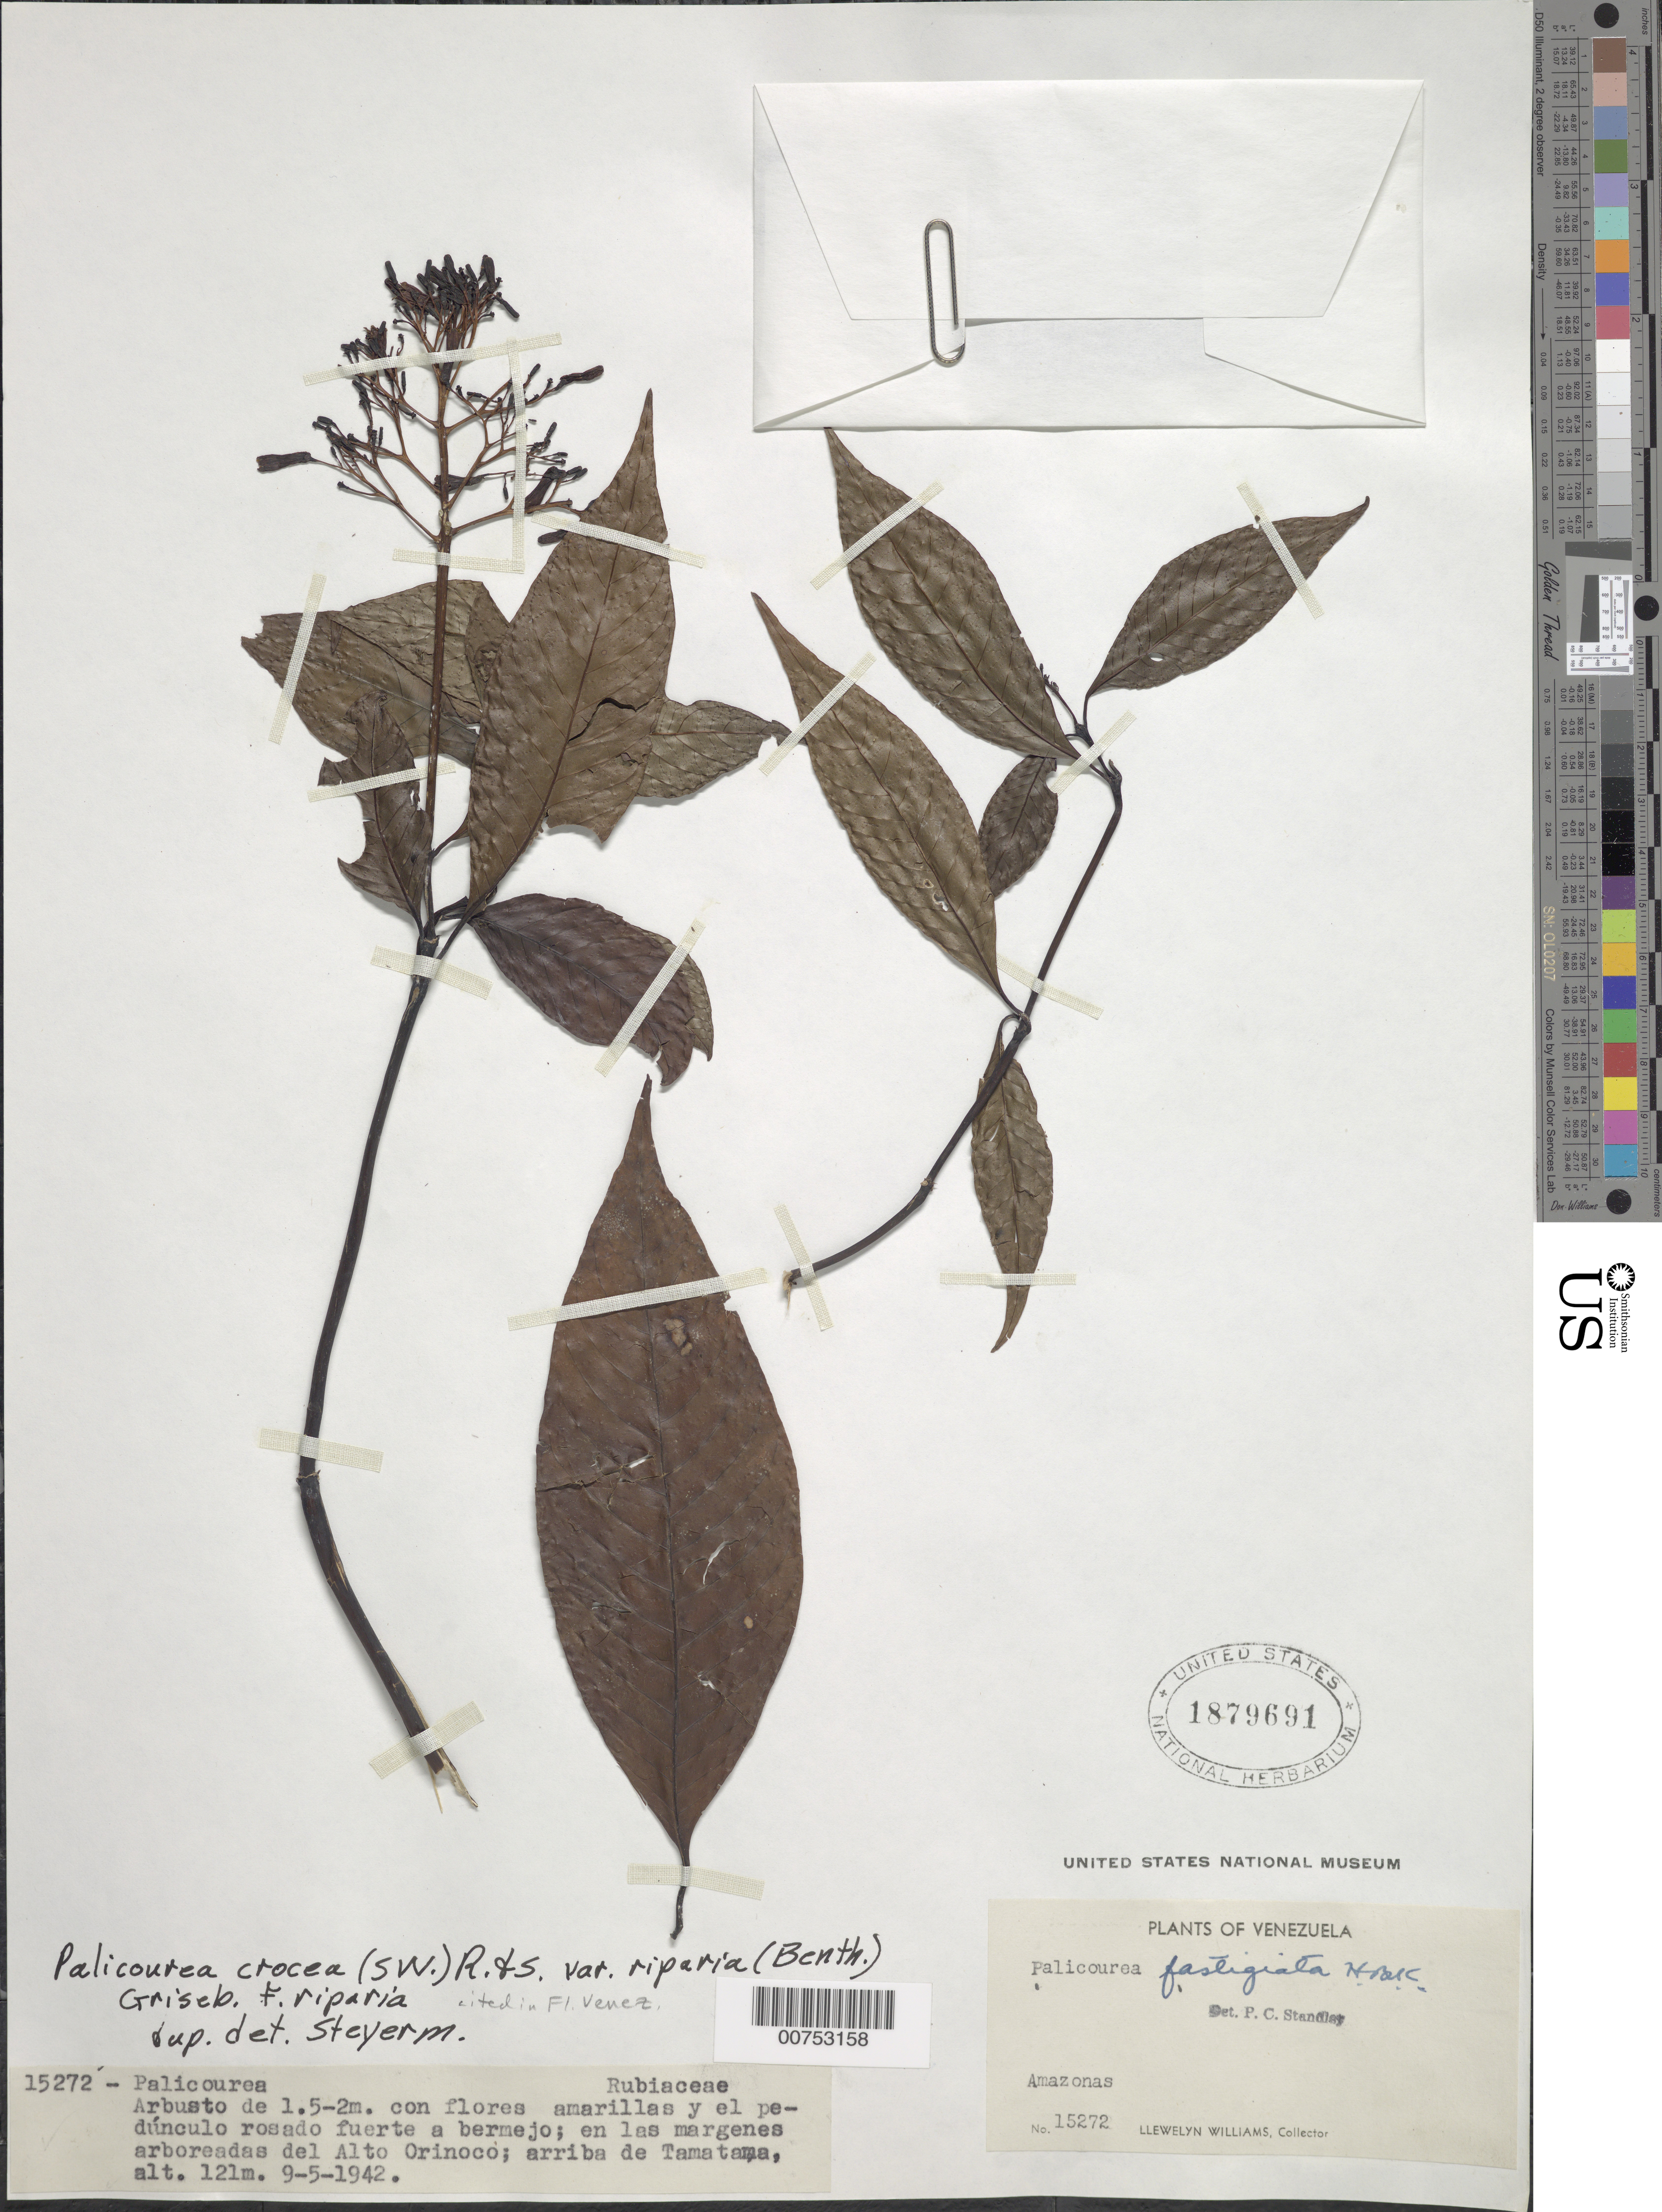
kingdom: Plantae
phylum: Tracheophyta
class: Magnoliopsida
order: Gentianales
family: Rubiaceae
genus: Palicourea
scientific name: Palicourea crocea var. riparia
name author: (Benth.) Griseb.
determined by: Steyermark, Julian A., (VEN)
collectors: Ll. Williams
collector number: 15272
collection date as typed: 9-May-42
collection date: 1942-05-09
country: Venezuela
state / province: Amazonas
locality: Tamatama, Alto Río Orinoco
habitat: Margenes arboreadas del rio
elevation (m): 121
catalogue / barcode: US 1879691